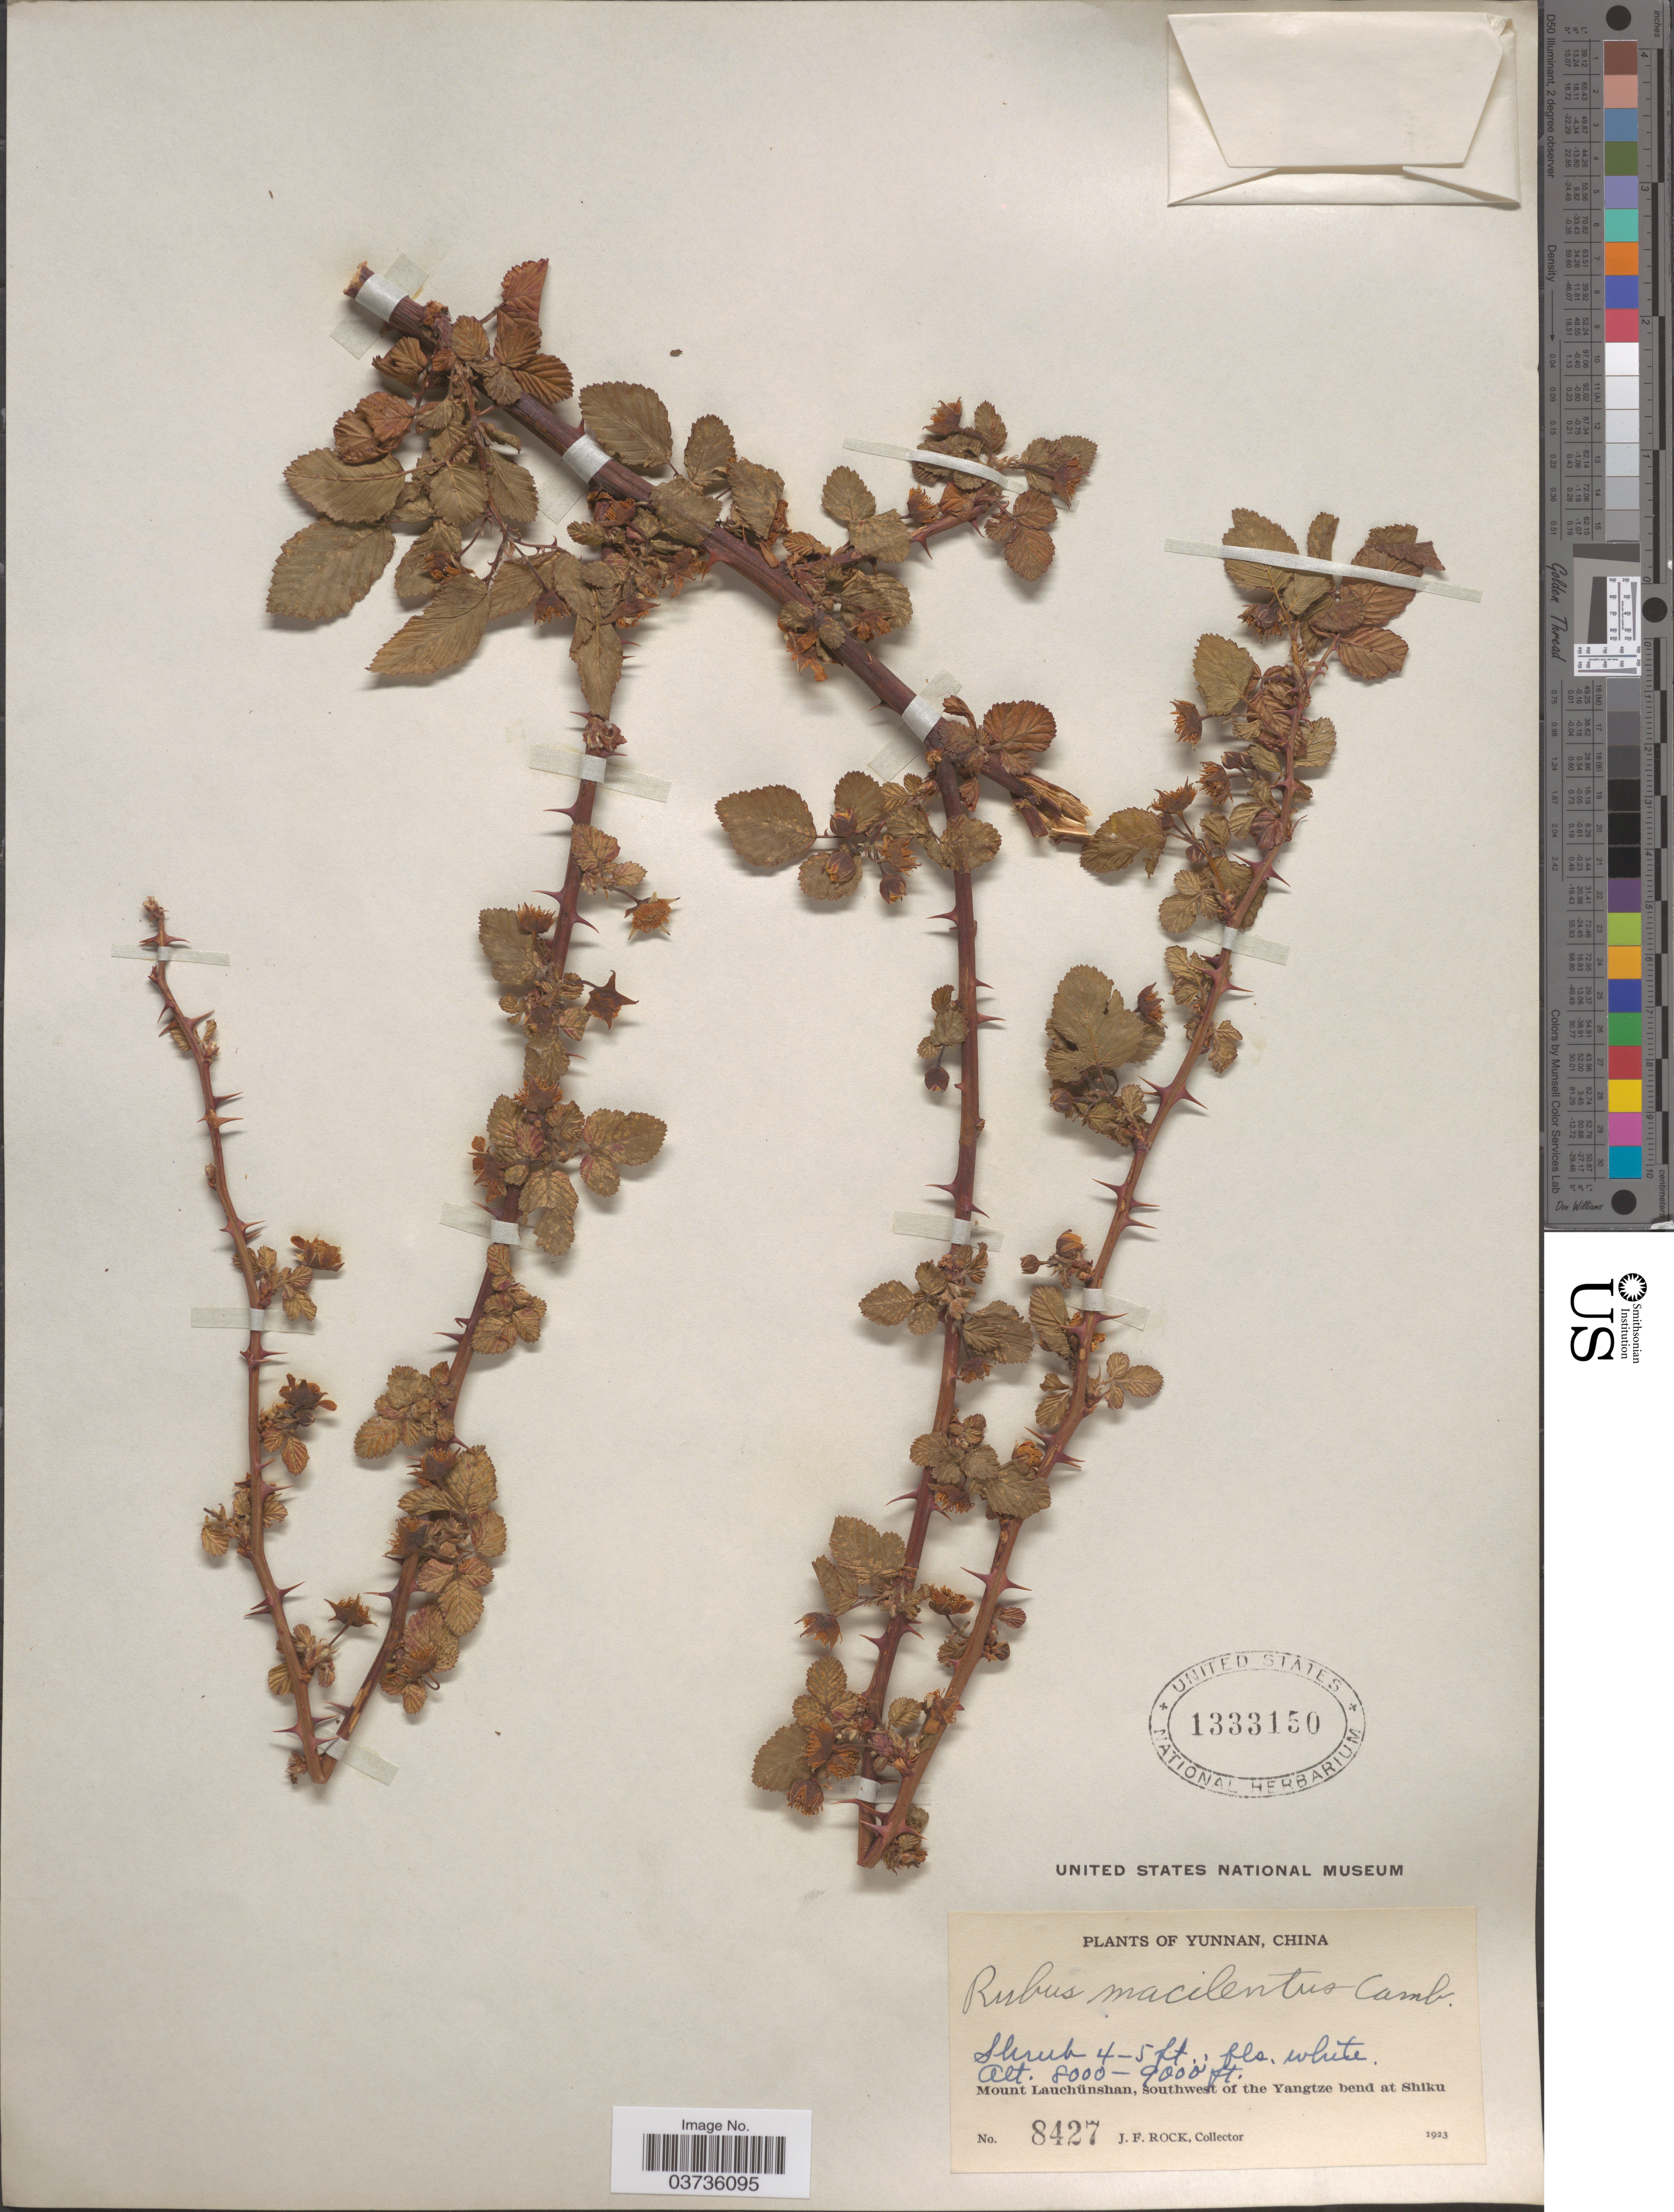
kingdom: Plantae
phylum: Tracheophyta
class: Magnoliopsida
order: Rosales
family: Rosaceae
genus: Rubus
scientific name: Rubus macilentus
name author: Jacquem. ex Cambess.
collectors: J. Rock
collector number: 8427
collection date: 1923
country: China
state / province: Yunnan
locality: Mount Lauchünshan, southwest of the Yangtze bend at Shiku.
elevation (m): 2438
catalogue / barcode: US 1333150